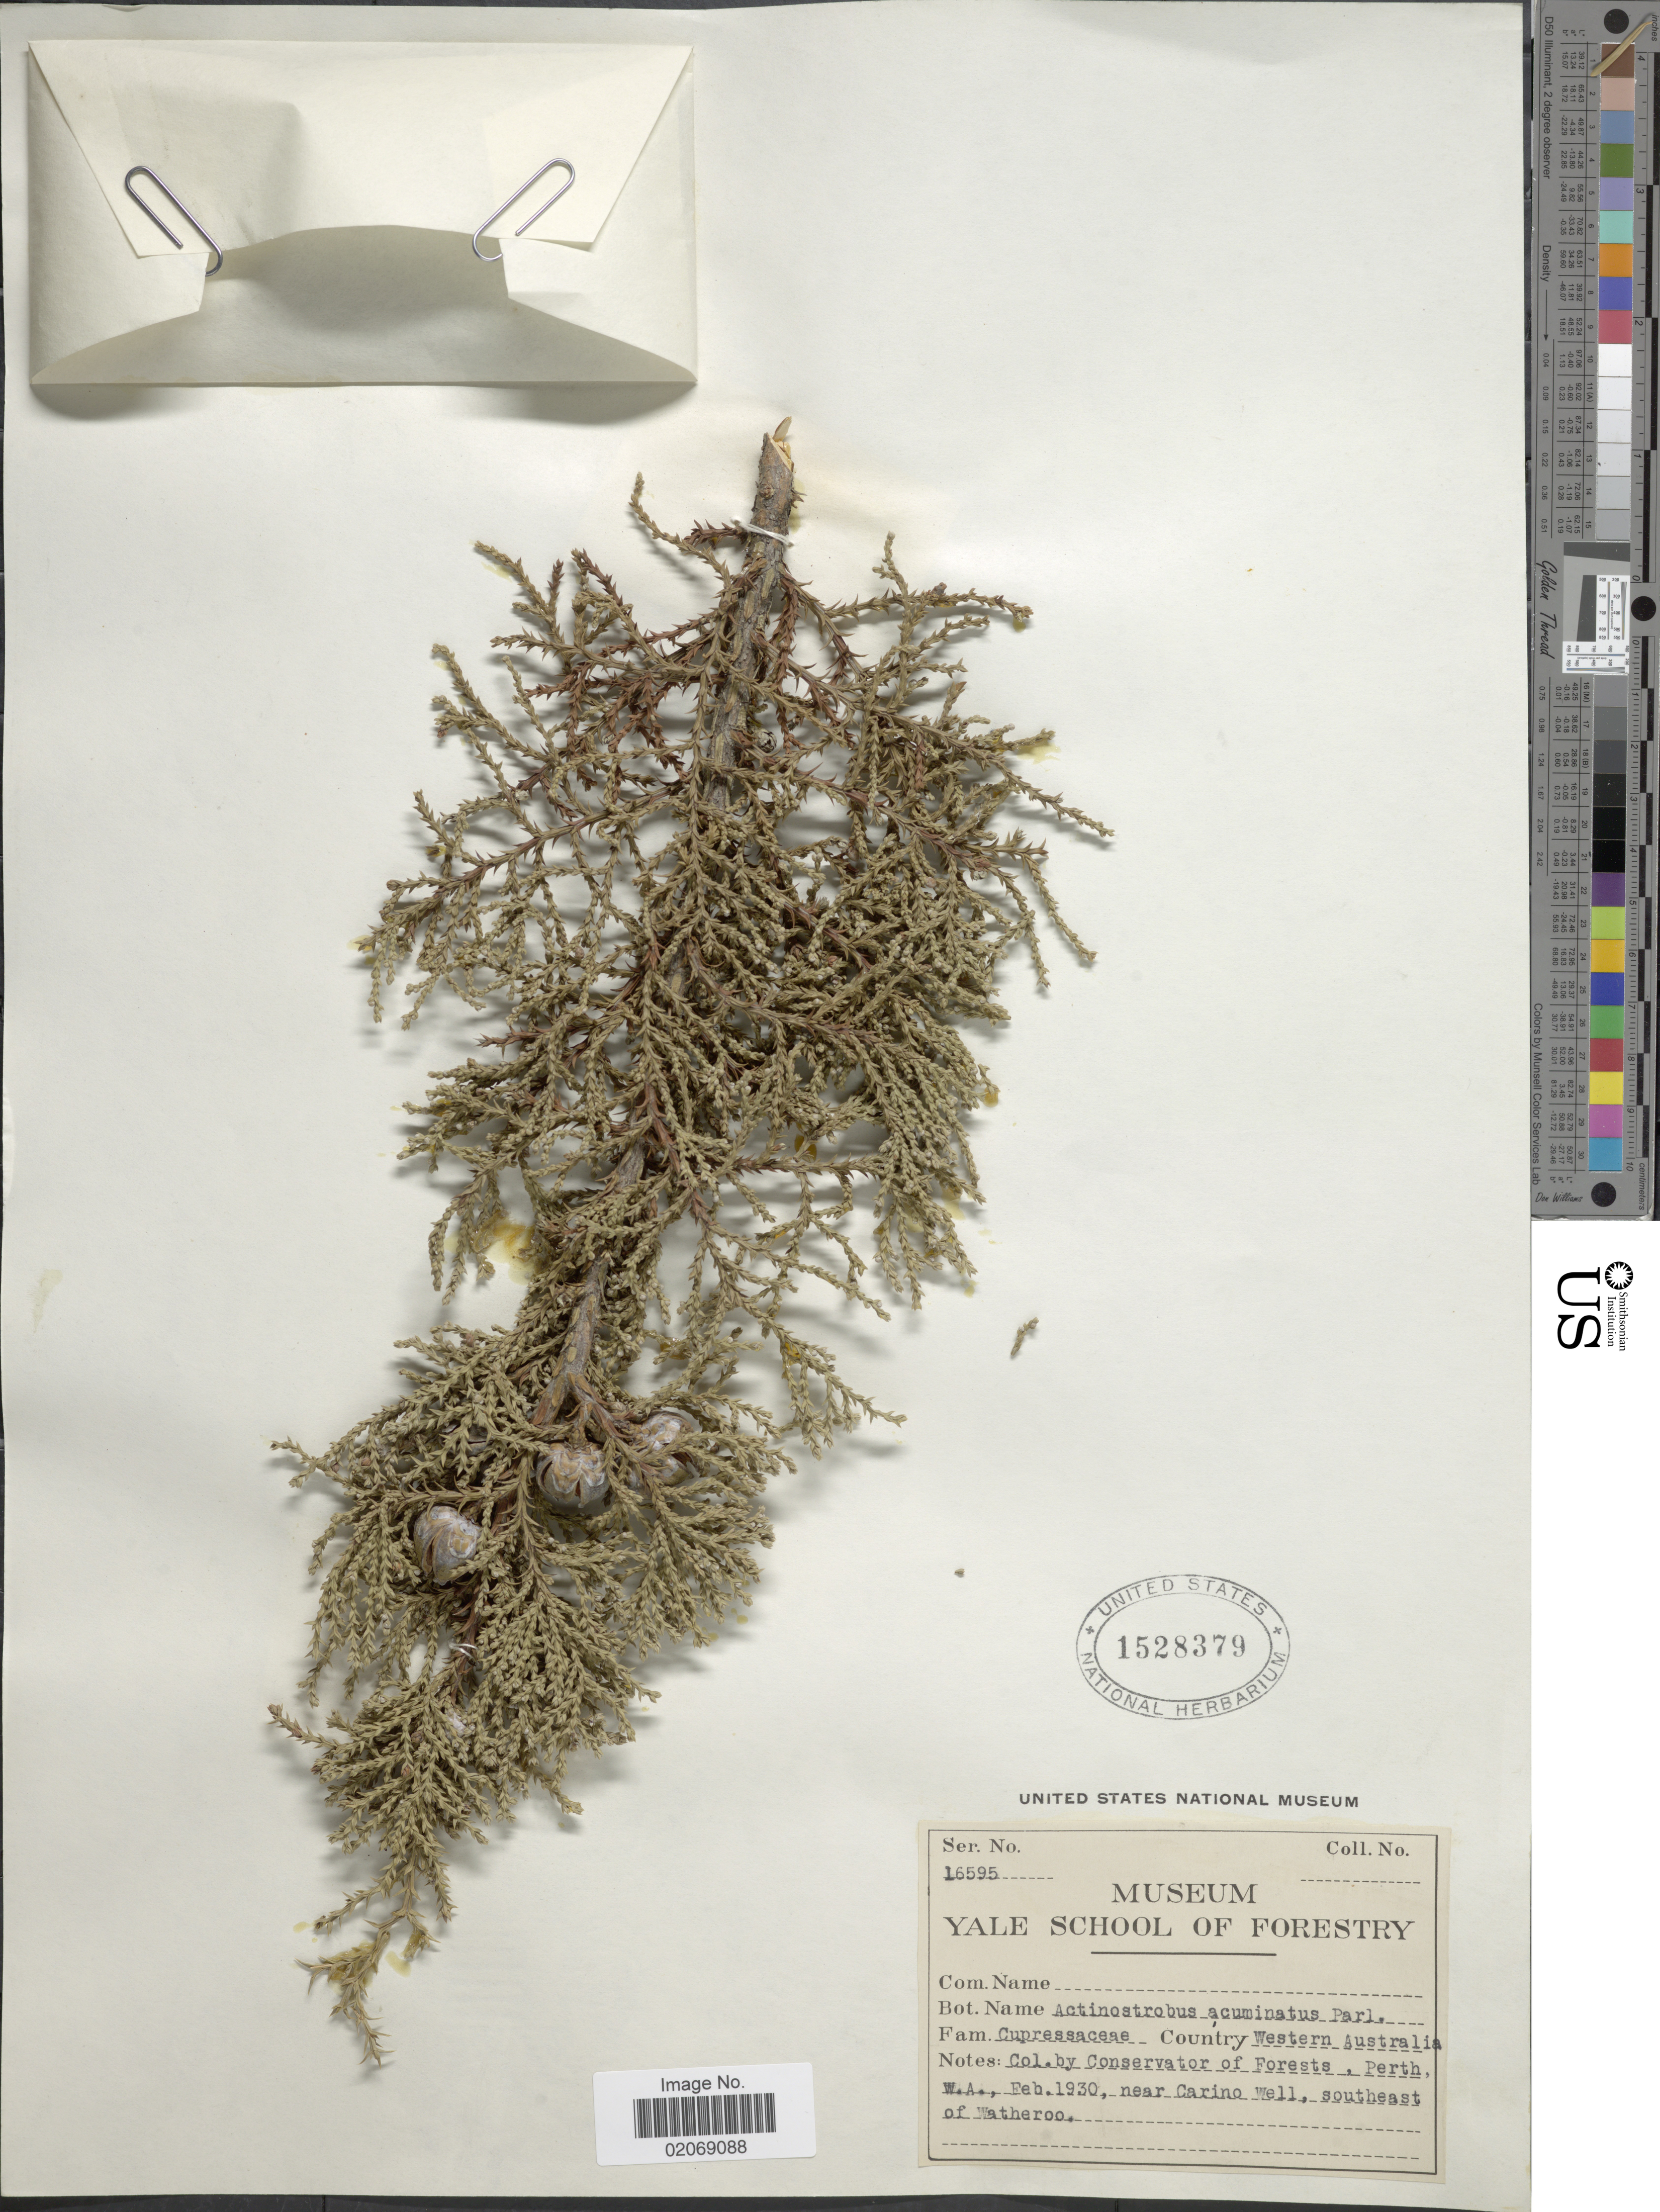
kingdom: Plantae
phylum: Tracheophyta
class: Pinopsida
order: Pinales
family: Cupressaceae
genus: Actinostrobus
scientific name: Actinostrobus acuminatus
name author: Parl.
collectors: -. Cons. of Forests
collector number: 16595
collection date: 1930-02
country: Australia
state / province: Western Australia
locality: Perth, Near Carino Well, southeast of Wateroo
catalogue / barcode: US 1528379